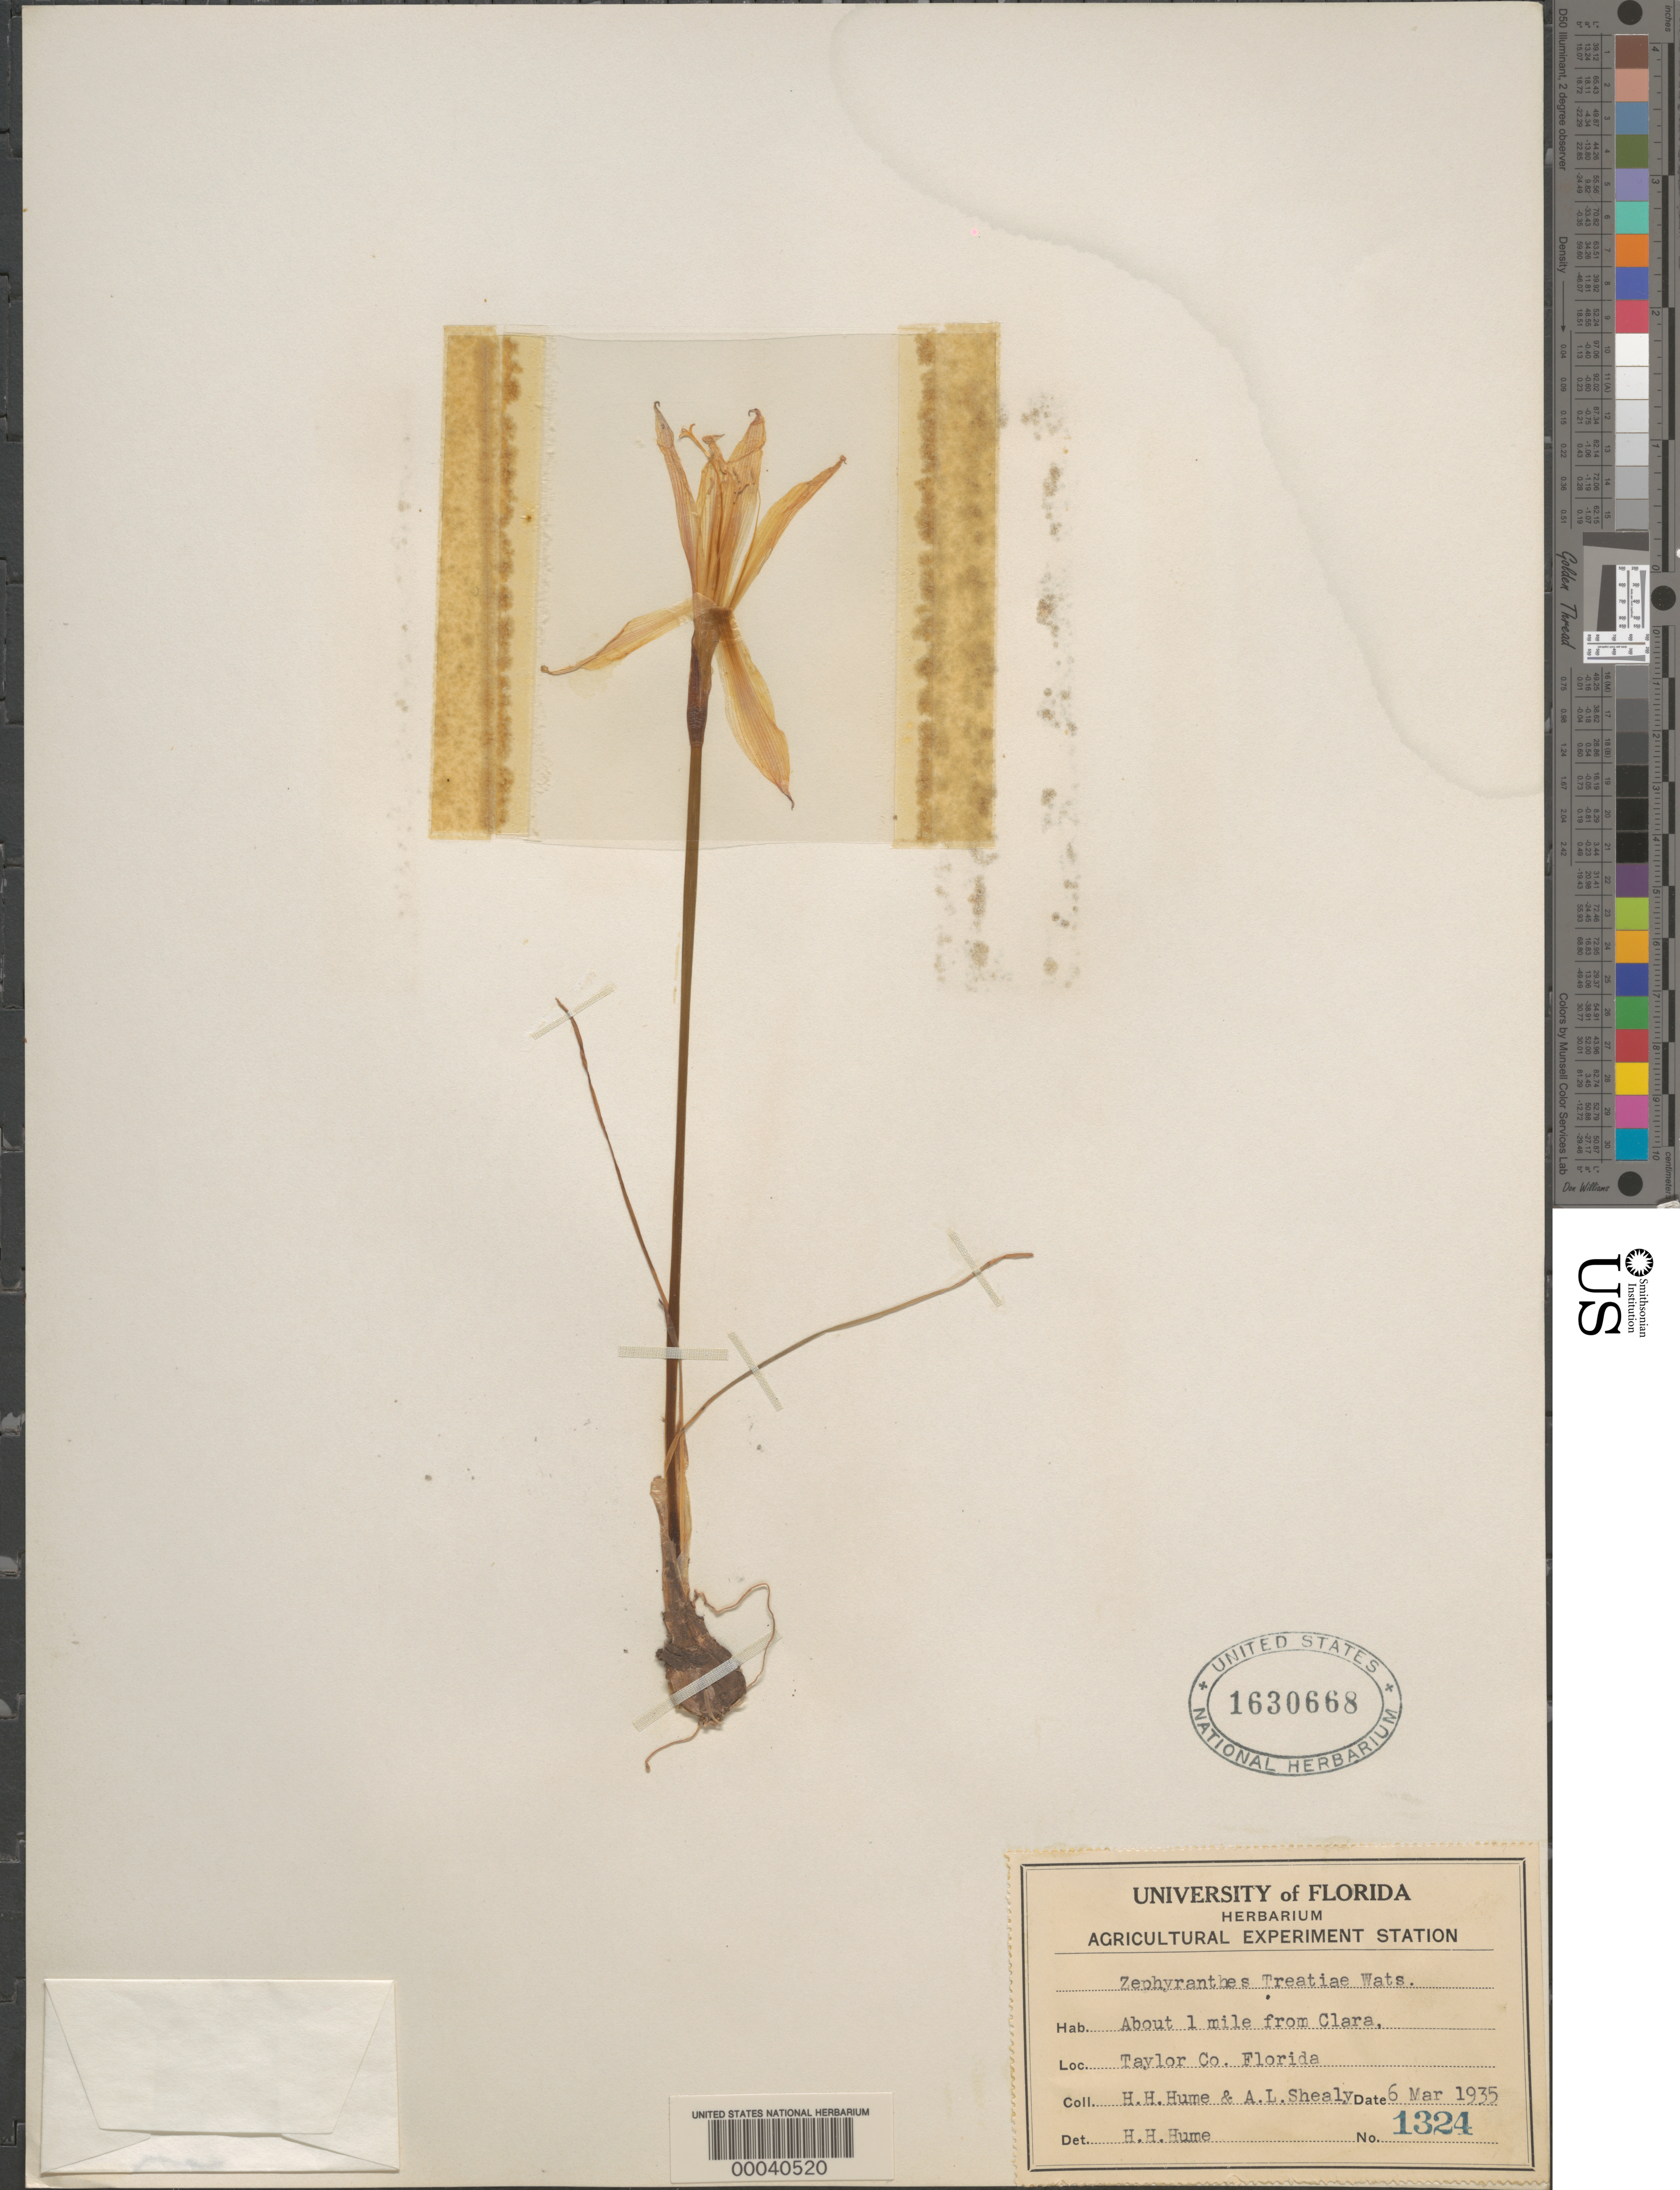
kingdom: Plantae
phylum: Tracheophyta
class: Liliopsida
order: Asparagales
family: Amaryllidaceae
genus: Zephyranthes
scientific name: Zephyranthes treatiae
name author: S. Watson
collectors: H. Hume & A. Shealy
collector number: Univ Of Fl Herb 1324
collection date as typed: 06 Mar 1935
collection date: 1935-03-06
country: United States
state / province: Florida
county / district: Taylor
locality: About 1 mi. from clara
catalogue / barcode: US 1630668